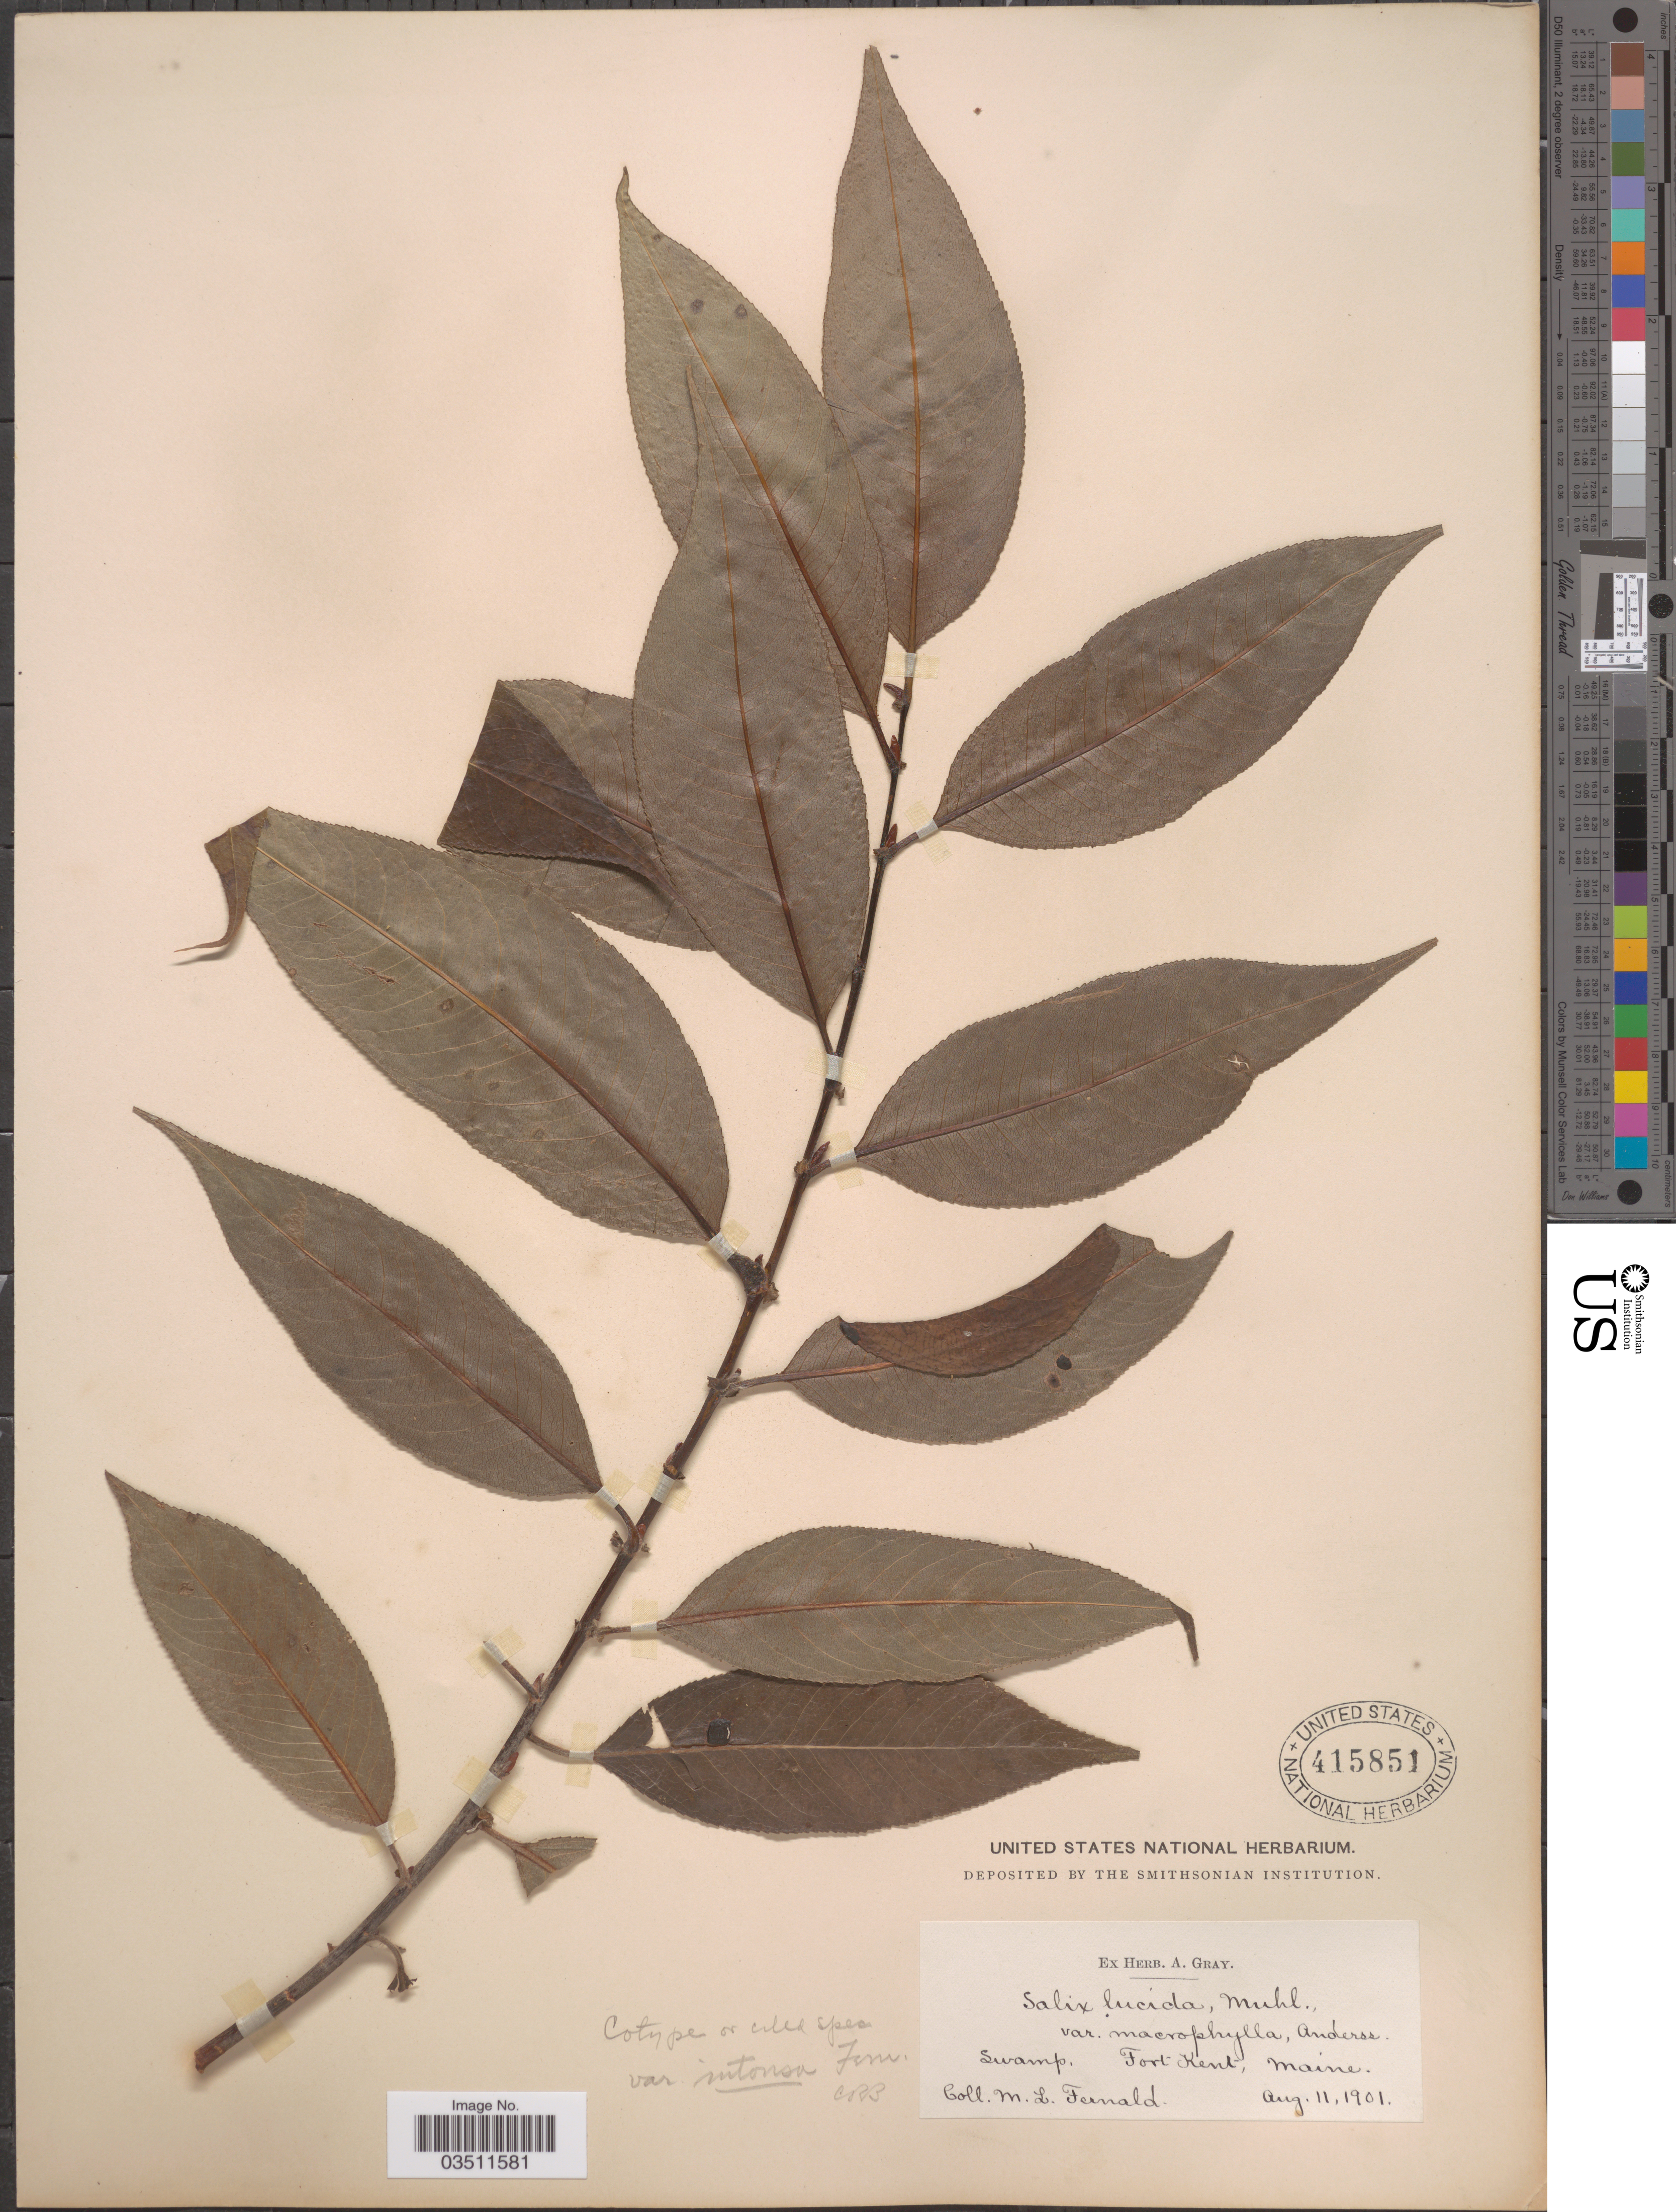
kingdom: Plantae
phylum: Tracheophyta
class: Magnoliopsida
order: Malpighiales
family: Salicaceae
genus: Salix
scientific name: Salix lucida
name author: Muhl.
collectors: M. L. Fernald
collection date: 1901-08-11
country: United States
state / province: Maine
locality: Swamp, Fort Kent.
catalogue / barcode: US 415851